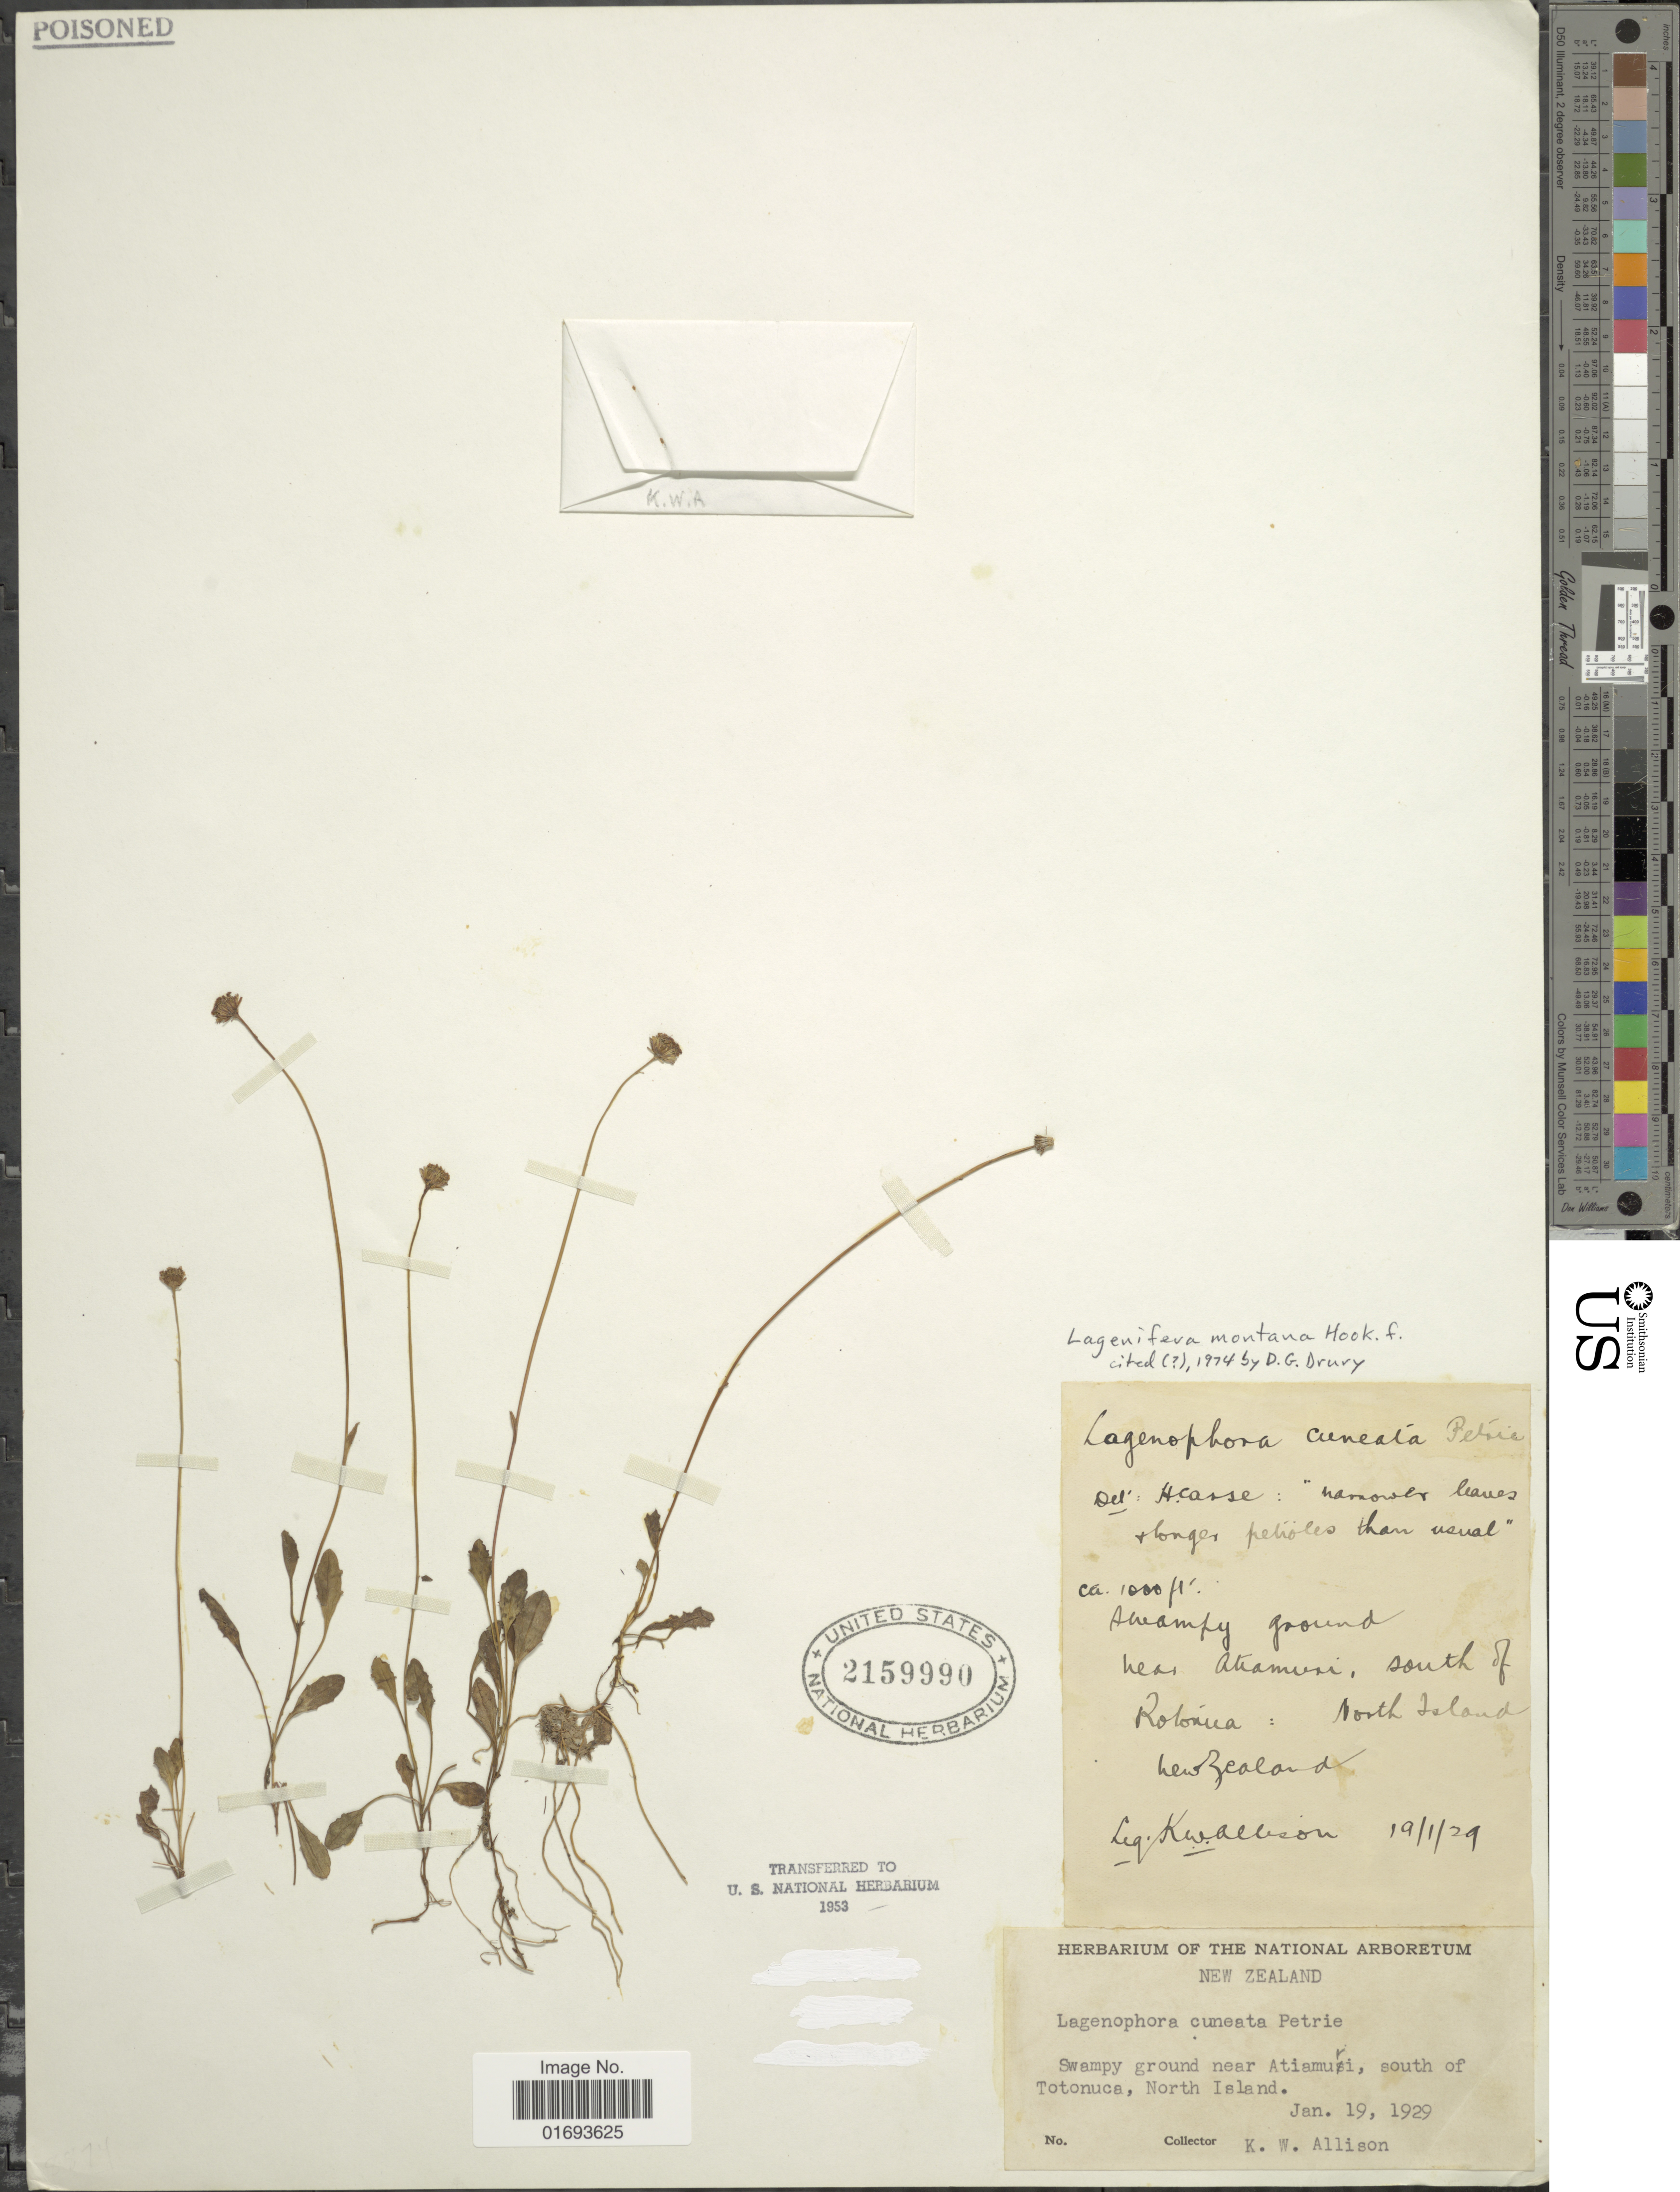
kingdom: Plantae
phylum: Tracheophyta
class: Magnoliopsida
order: Asterales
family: Asteraceae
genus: Lagenophora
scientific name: Lagenophora montana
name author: Hook. f.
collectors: K. Allison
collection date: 1929-01-19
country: New Zealand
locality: Near Atiamuri, south of Rotorua, North Island.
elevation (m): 305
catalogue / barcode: US 2159990